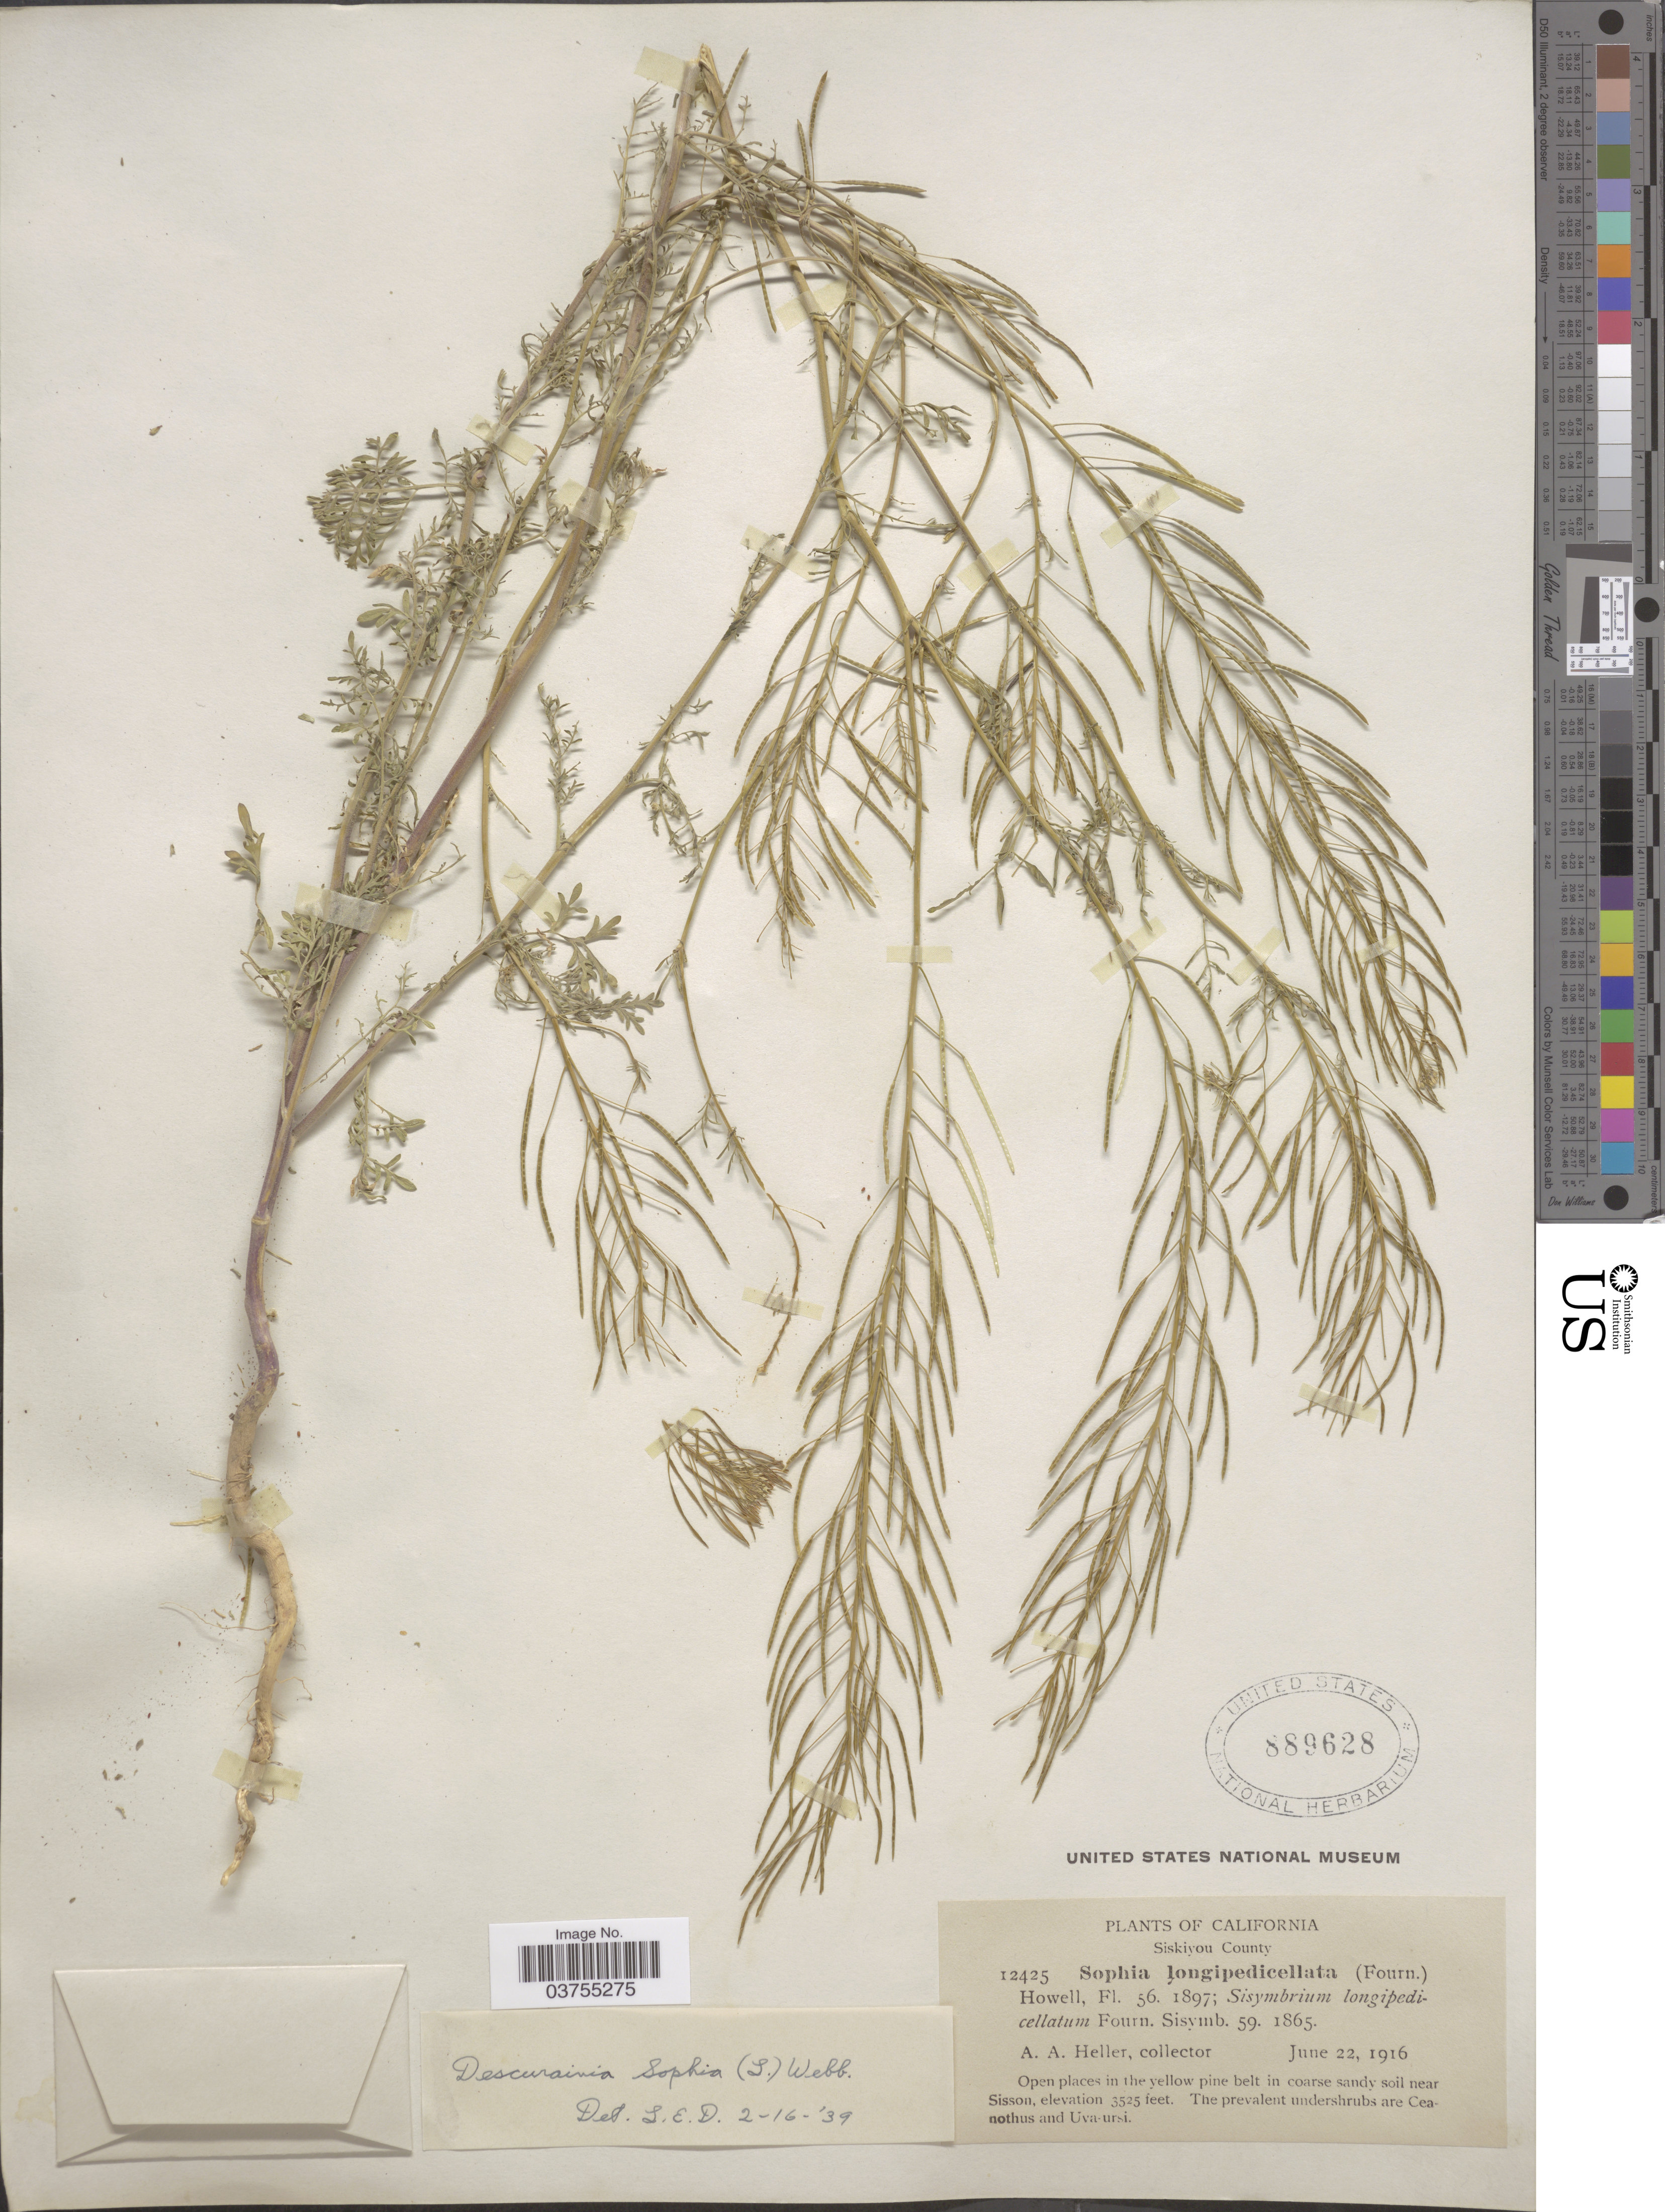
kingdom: Plantae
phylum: Tracheophyta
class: Magnoliopsida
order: Brassicales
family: Brassicaceae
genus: Descurainia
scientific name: Descurainia sophia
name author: (L.) Webb ex Prantl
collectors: A. A. Heller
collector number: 12425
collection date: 1916-06-22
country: United States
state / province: California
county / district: Siskiyou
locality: Siskiyou County. Open places in the yellow pine belt in coarse sandy soil near Sisson.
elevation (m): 1074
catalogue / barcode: US 889628